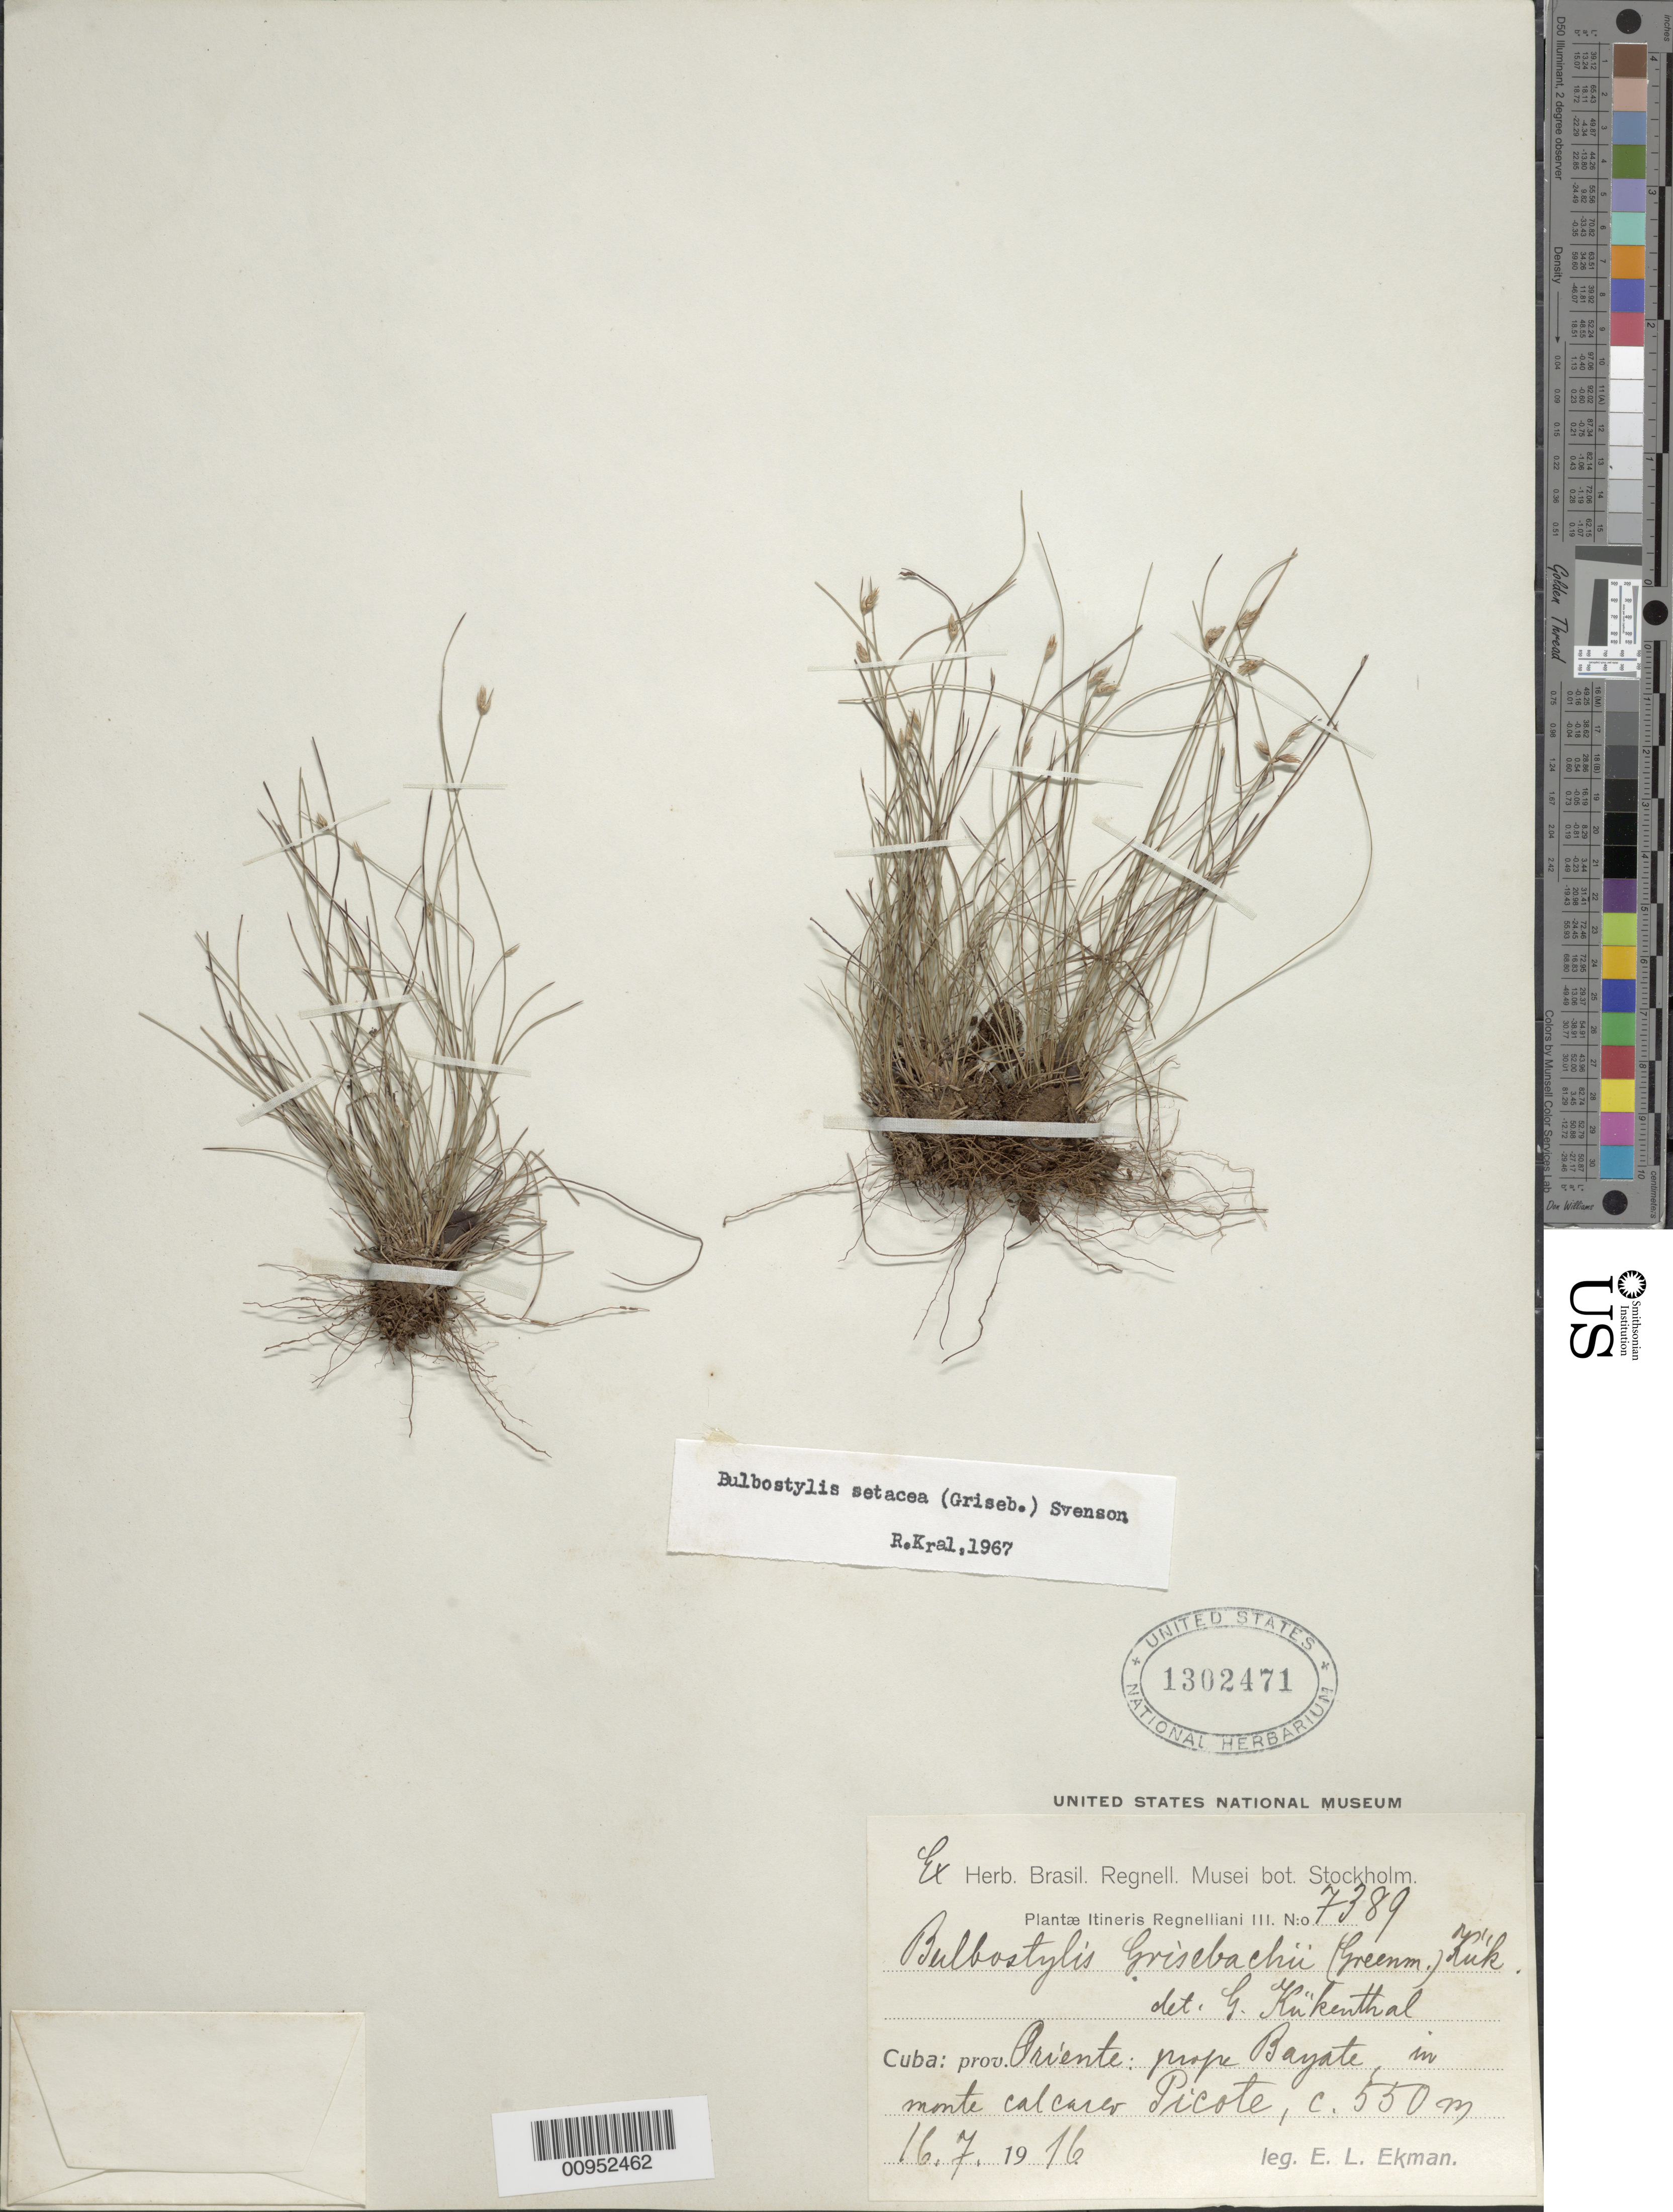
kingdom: Plantae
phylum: Tracheophyta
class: Liliopsida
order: Poales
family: Cyperaceae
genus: Bulbostylis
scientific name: Bulbostylis setacea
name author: (Griseb.) Svenson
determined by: Kral, Robert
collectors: E. L. Ekman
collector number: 7389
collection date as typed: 16 Jul 1916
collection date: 1916-07-16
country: Cuba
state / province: Oriente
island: Cuba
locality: Prope Bayate, in monte calcareo Picote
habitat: In monte calcareo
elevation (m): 550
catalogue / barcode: US 1302471